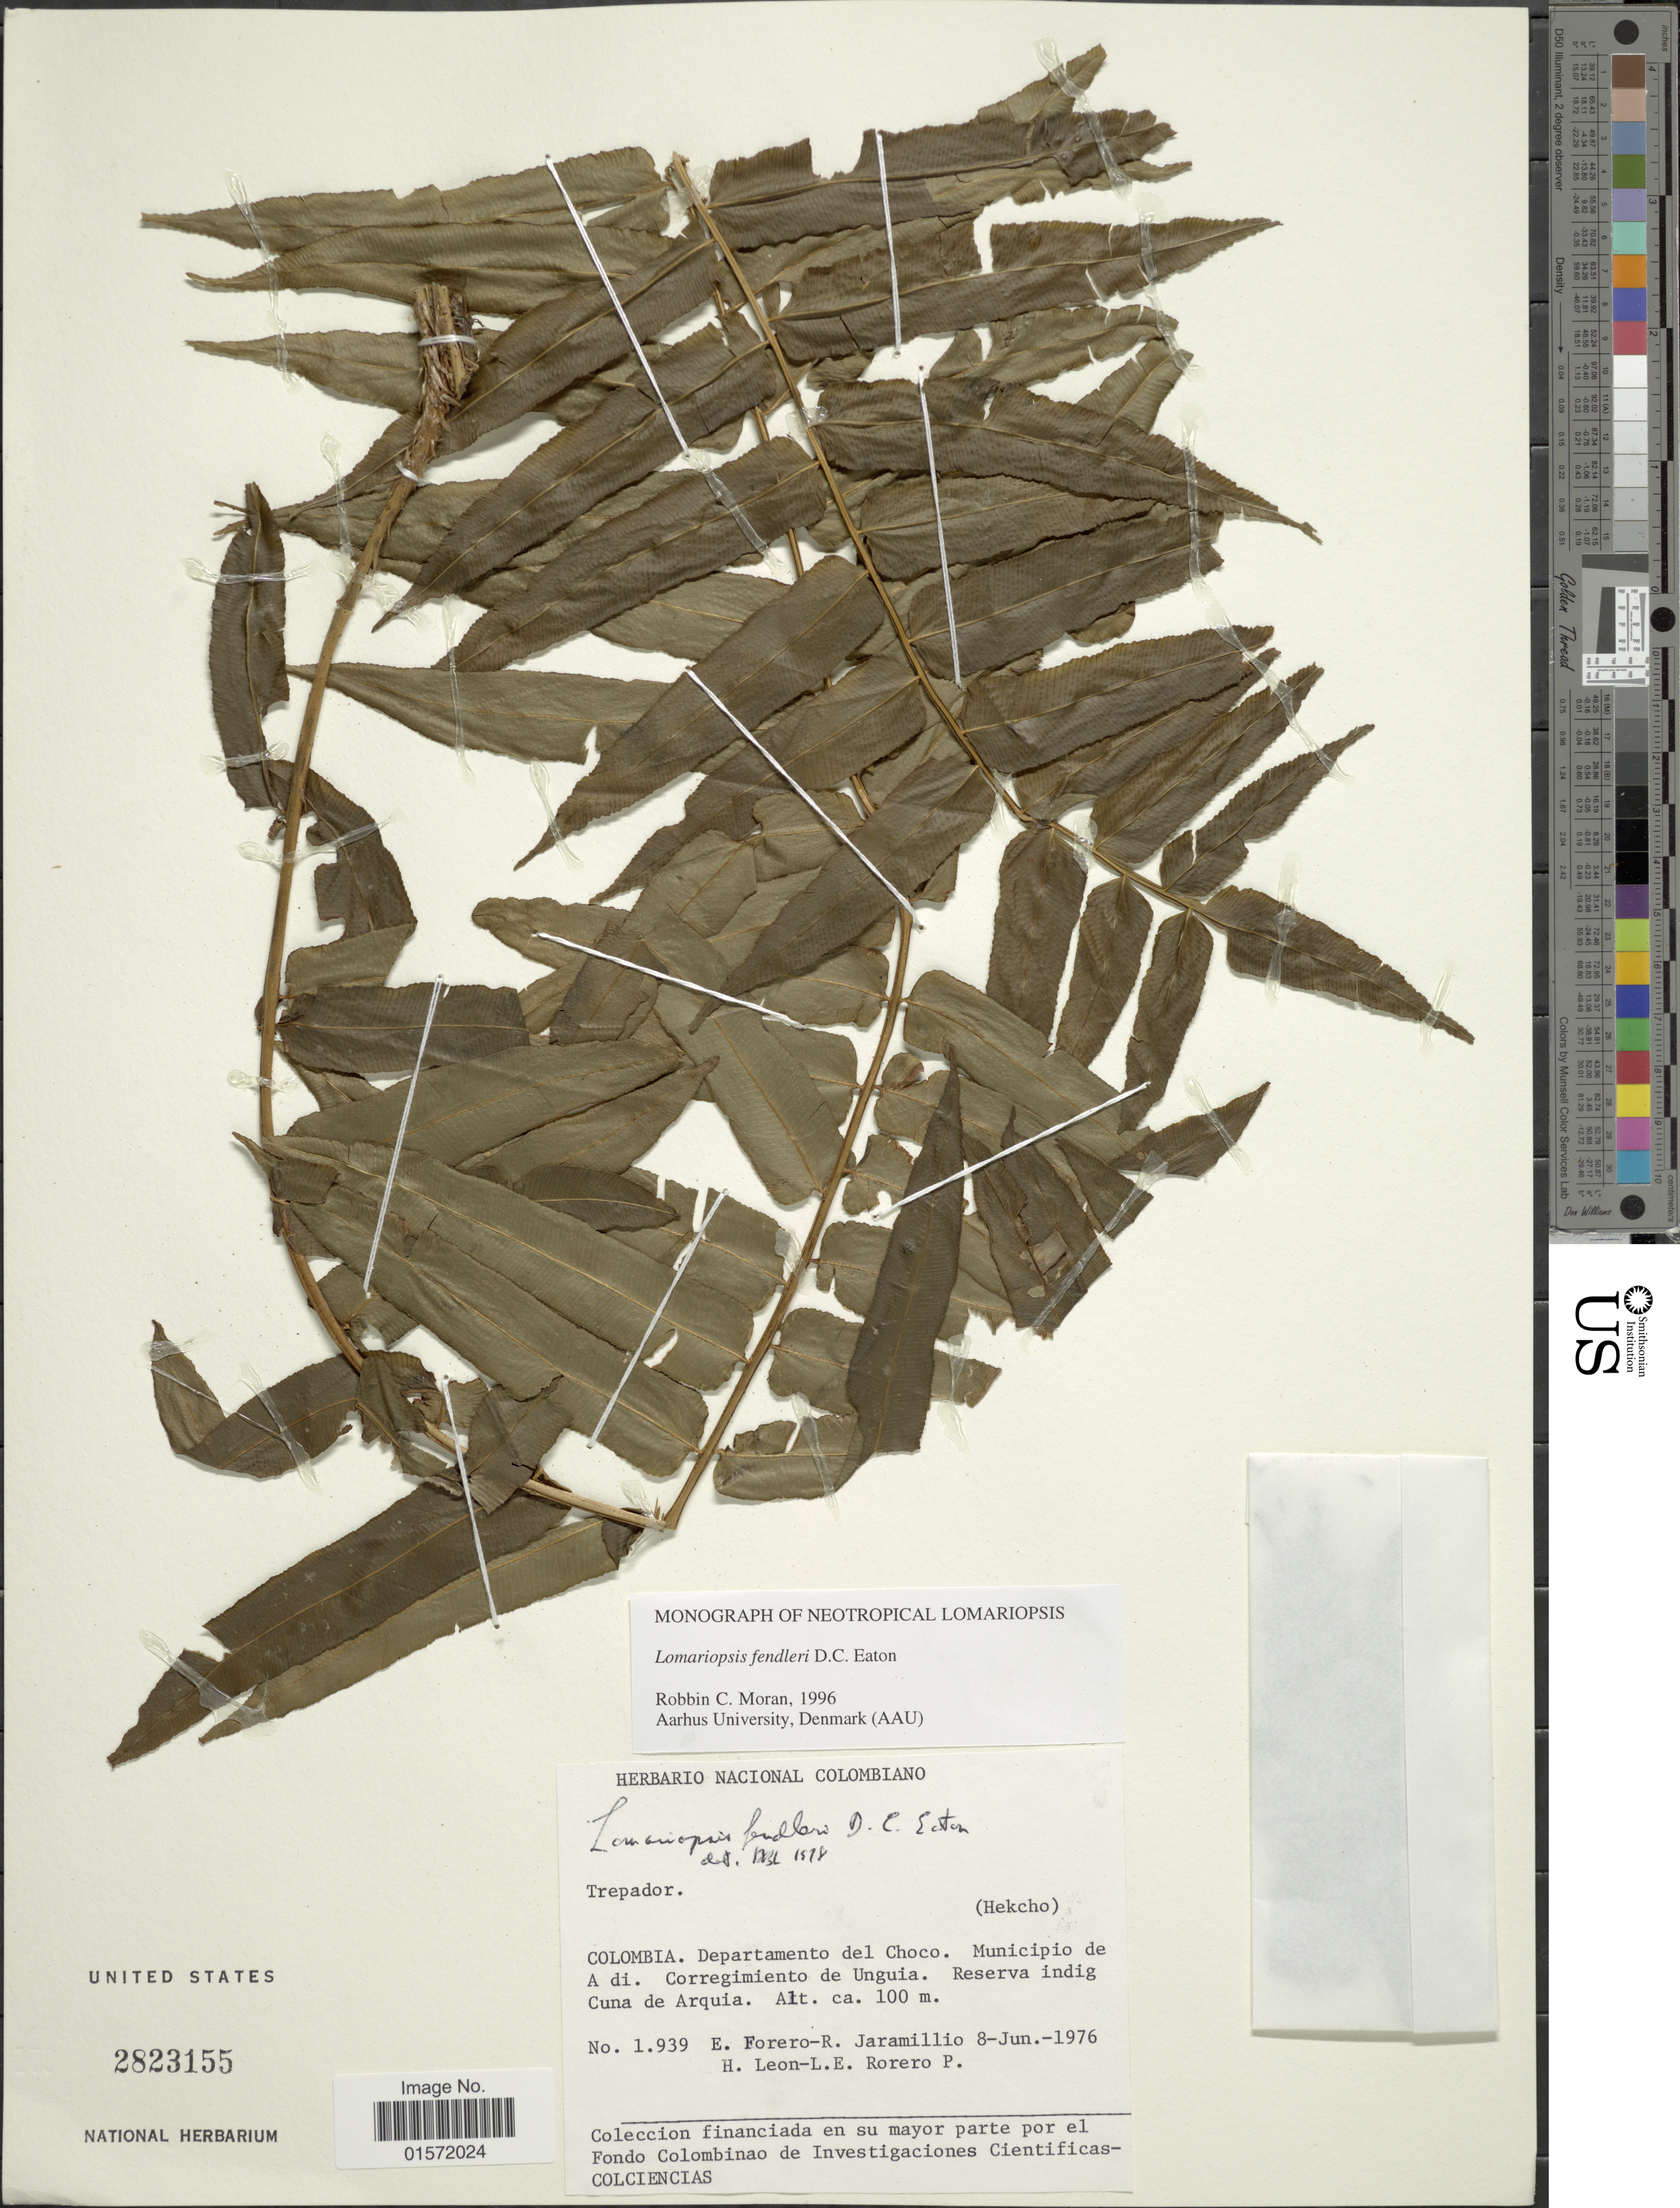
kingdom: Plantae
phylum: Tracheophyta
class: Polypodiopsida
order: Polypodiales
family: Lomariopsidaceae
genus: Lomariopsis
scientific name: Lomariopsis fendleri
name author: D.C. Eaton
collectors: E. Forero, R. Jaramillo M., Henry Leon & L. Rorero P.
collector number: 1939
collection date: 1976-06-08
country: Colombia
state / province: Chocó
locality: Municipio de A di. Corregimiento de Unguia. Reserva indig Cuna de Arquia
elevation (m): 100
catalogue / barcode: US 2823155